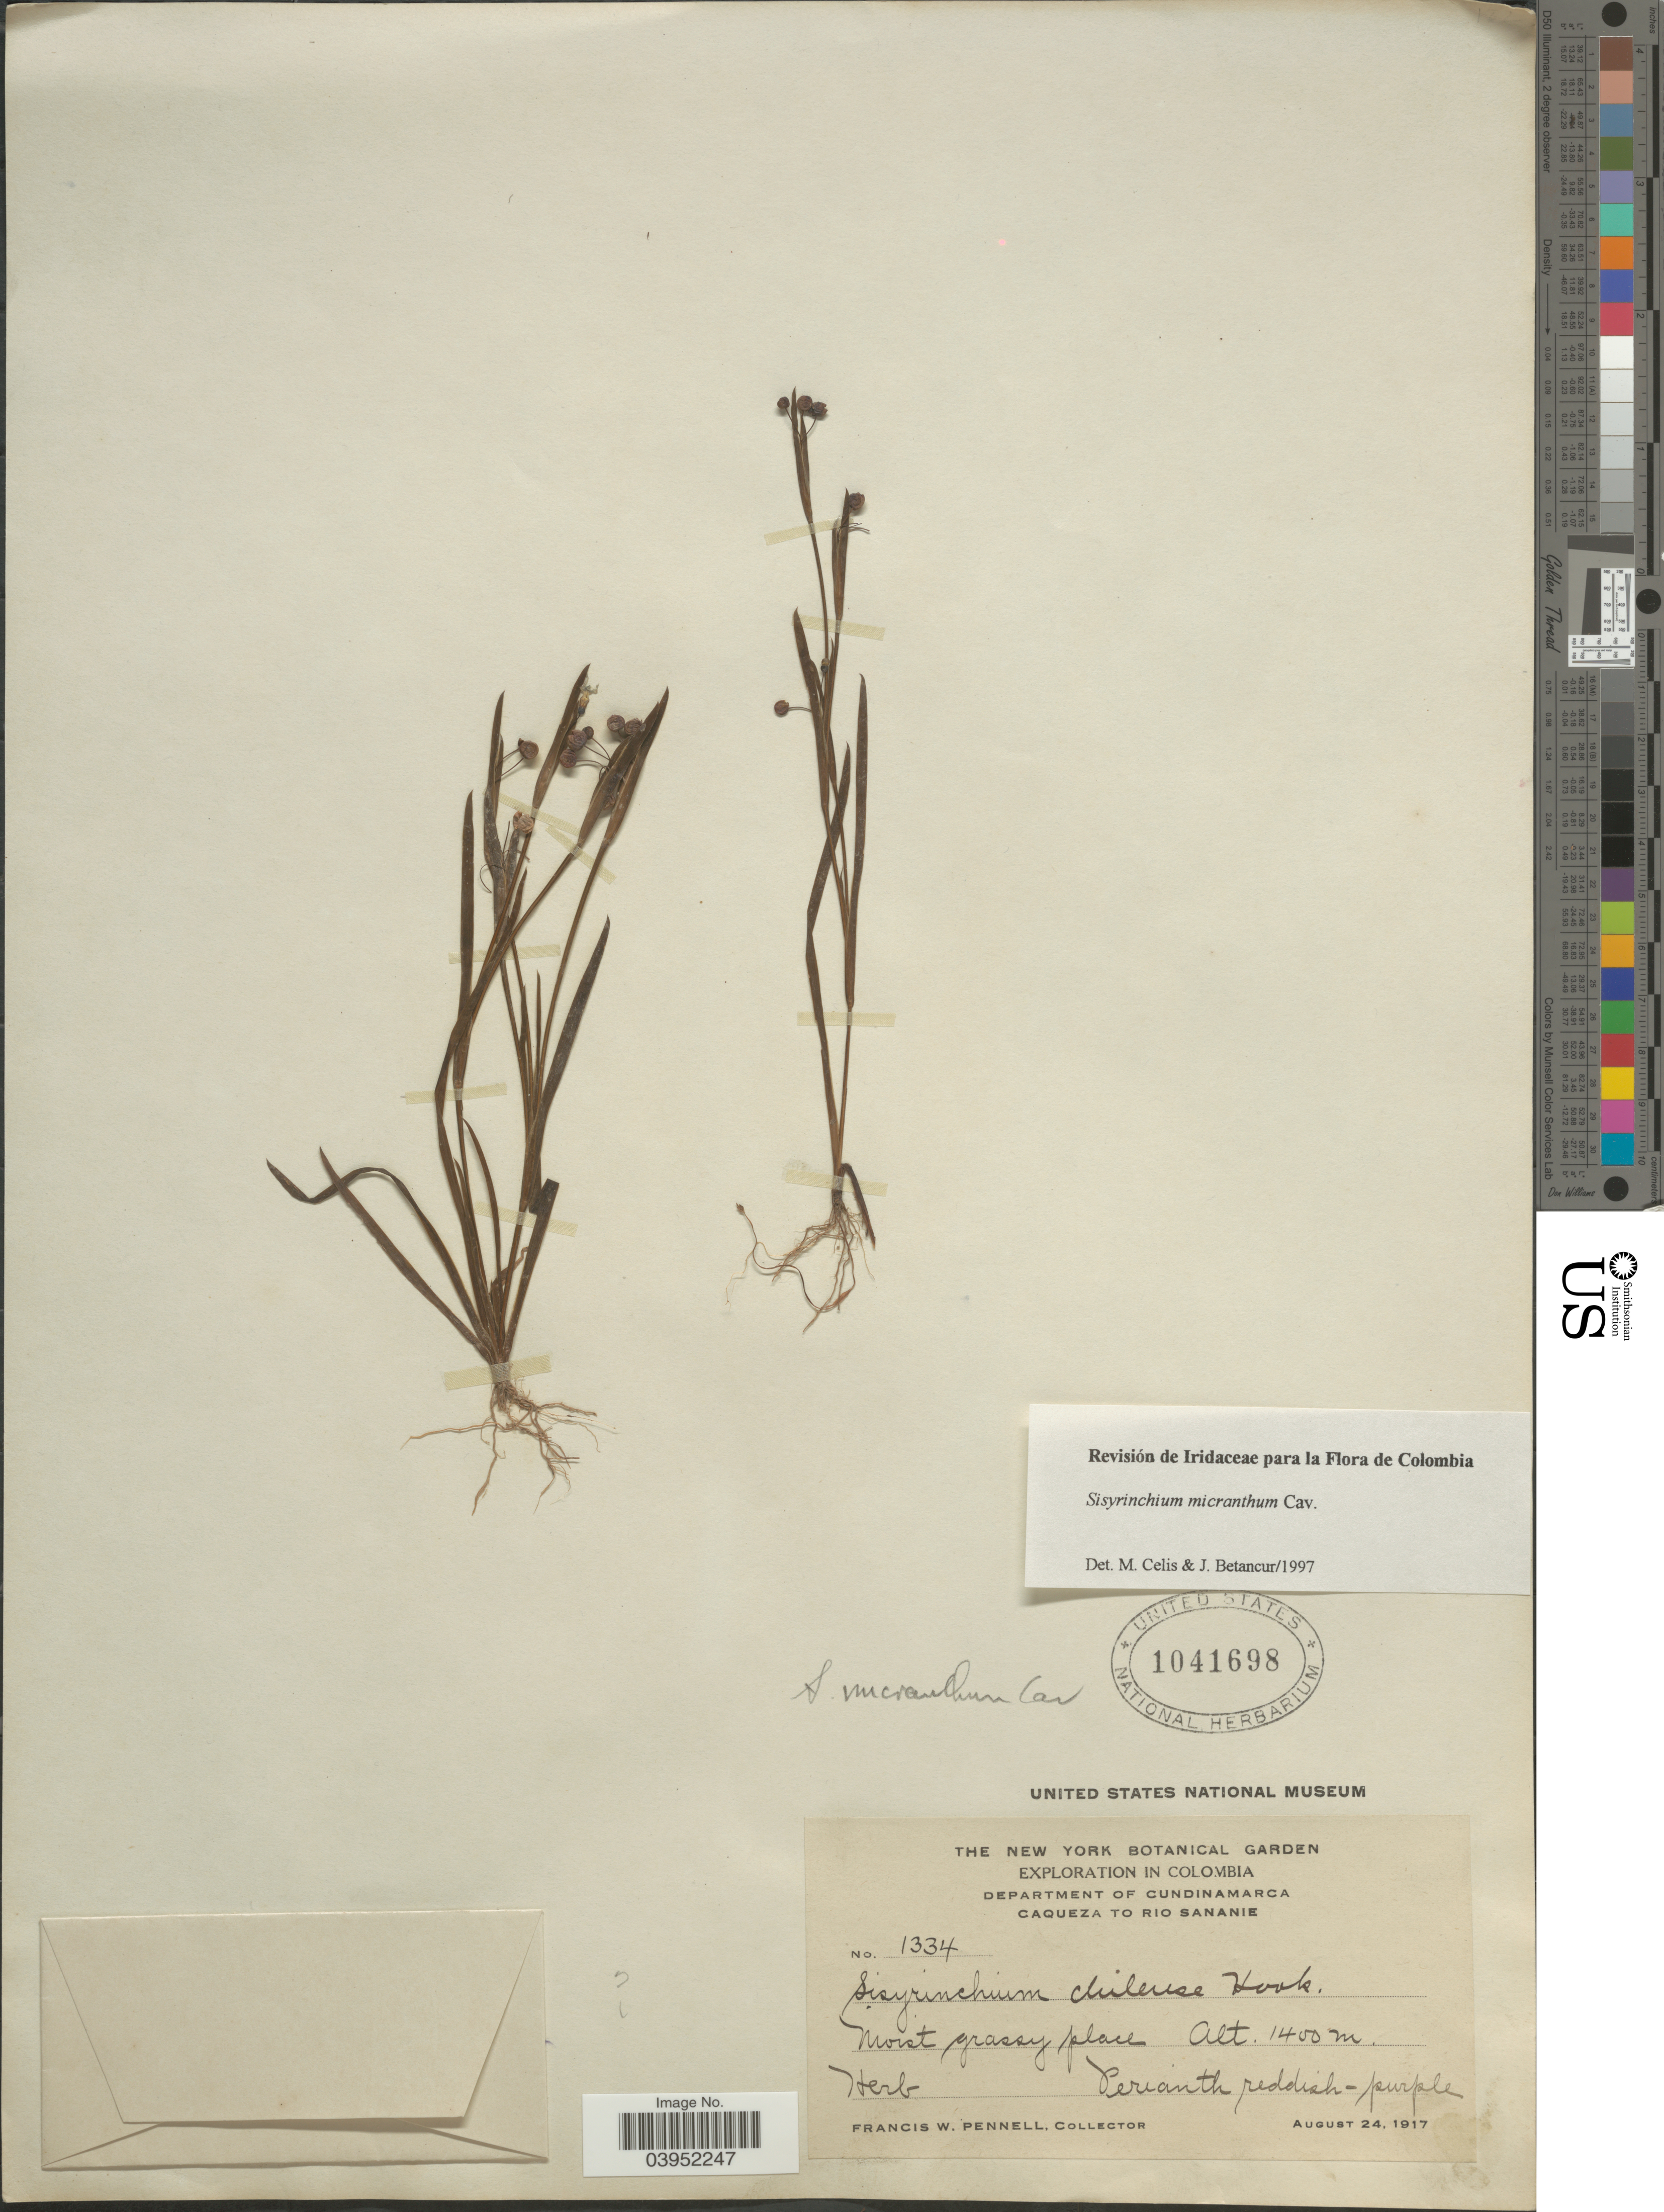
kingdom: Plantae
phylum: Tracheophyta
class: Liliopsida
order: Asparagales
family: Iridaceae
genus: Sisyrinchium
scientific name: Sisyrinchium micranthum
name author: Cav.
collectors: F. W. Pennell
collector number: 1334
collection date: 1917-08-24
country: Colombia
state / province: Cundinamarca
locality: Department of Cundinamarca. Caqueza to Rio Sananie.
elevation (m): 1400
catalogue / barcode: US 1041698